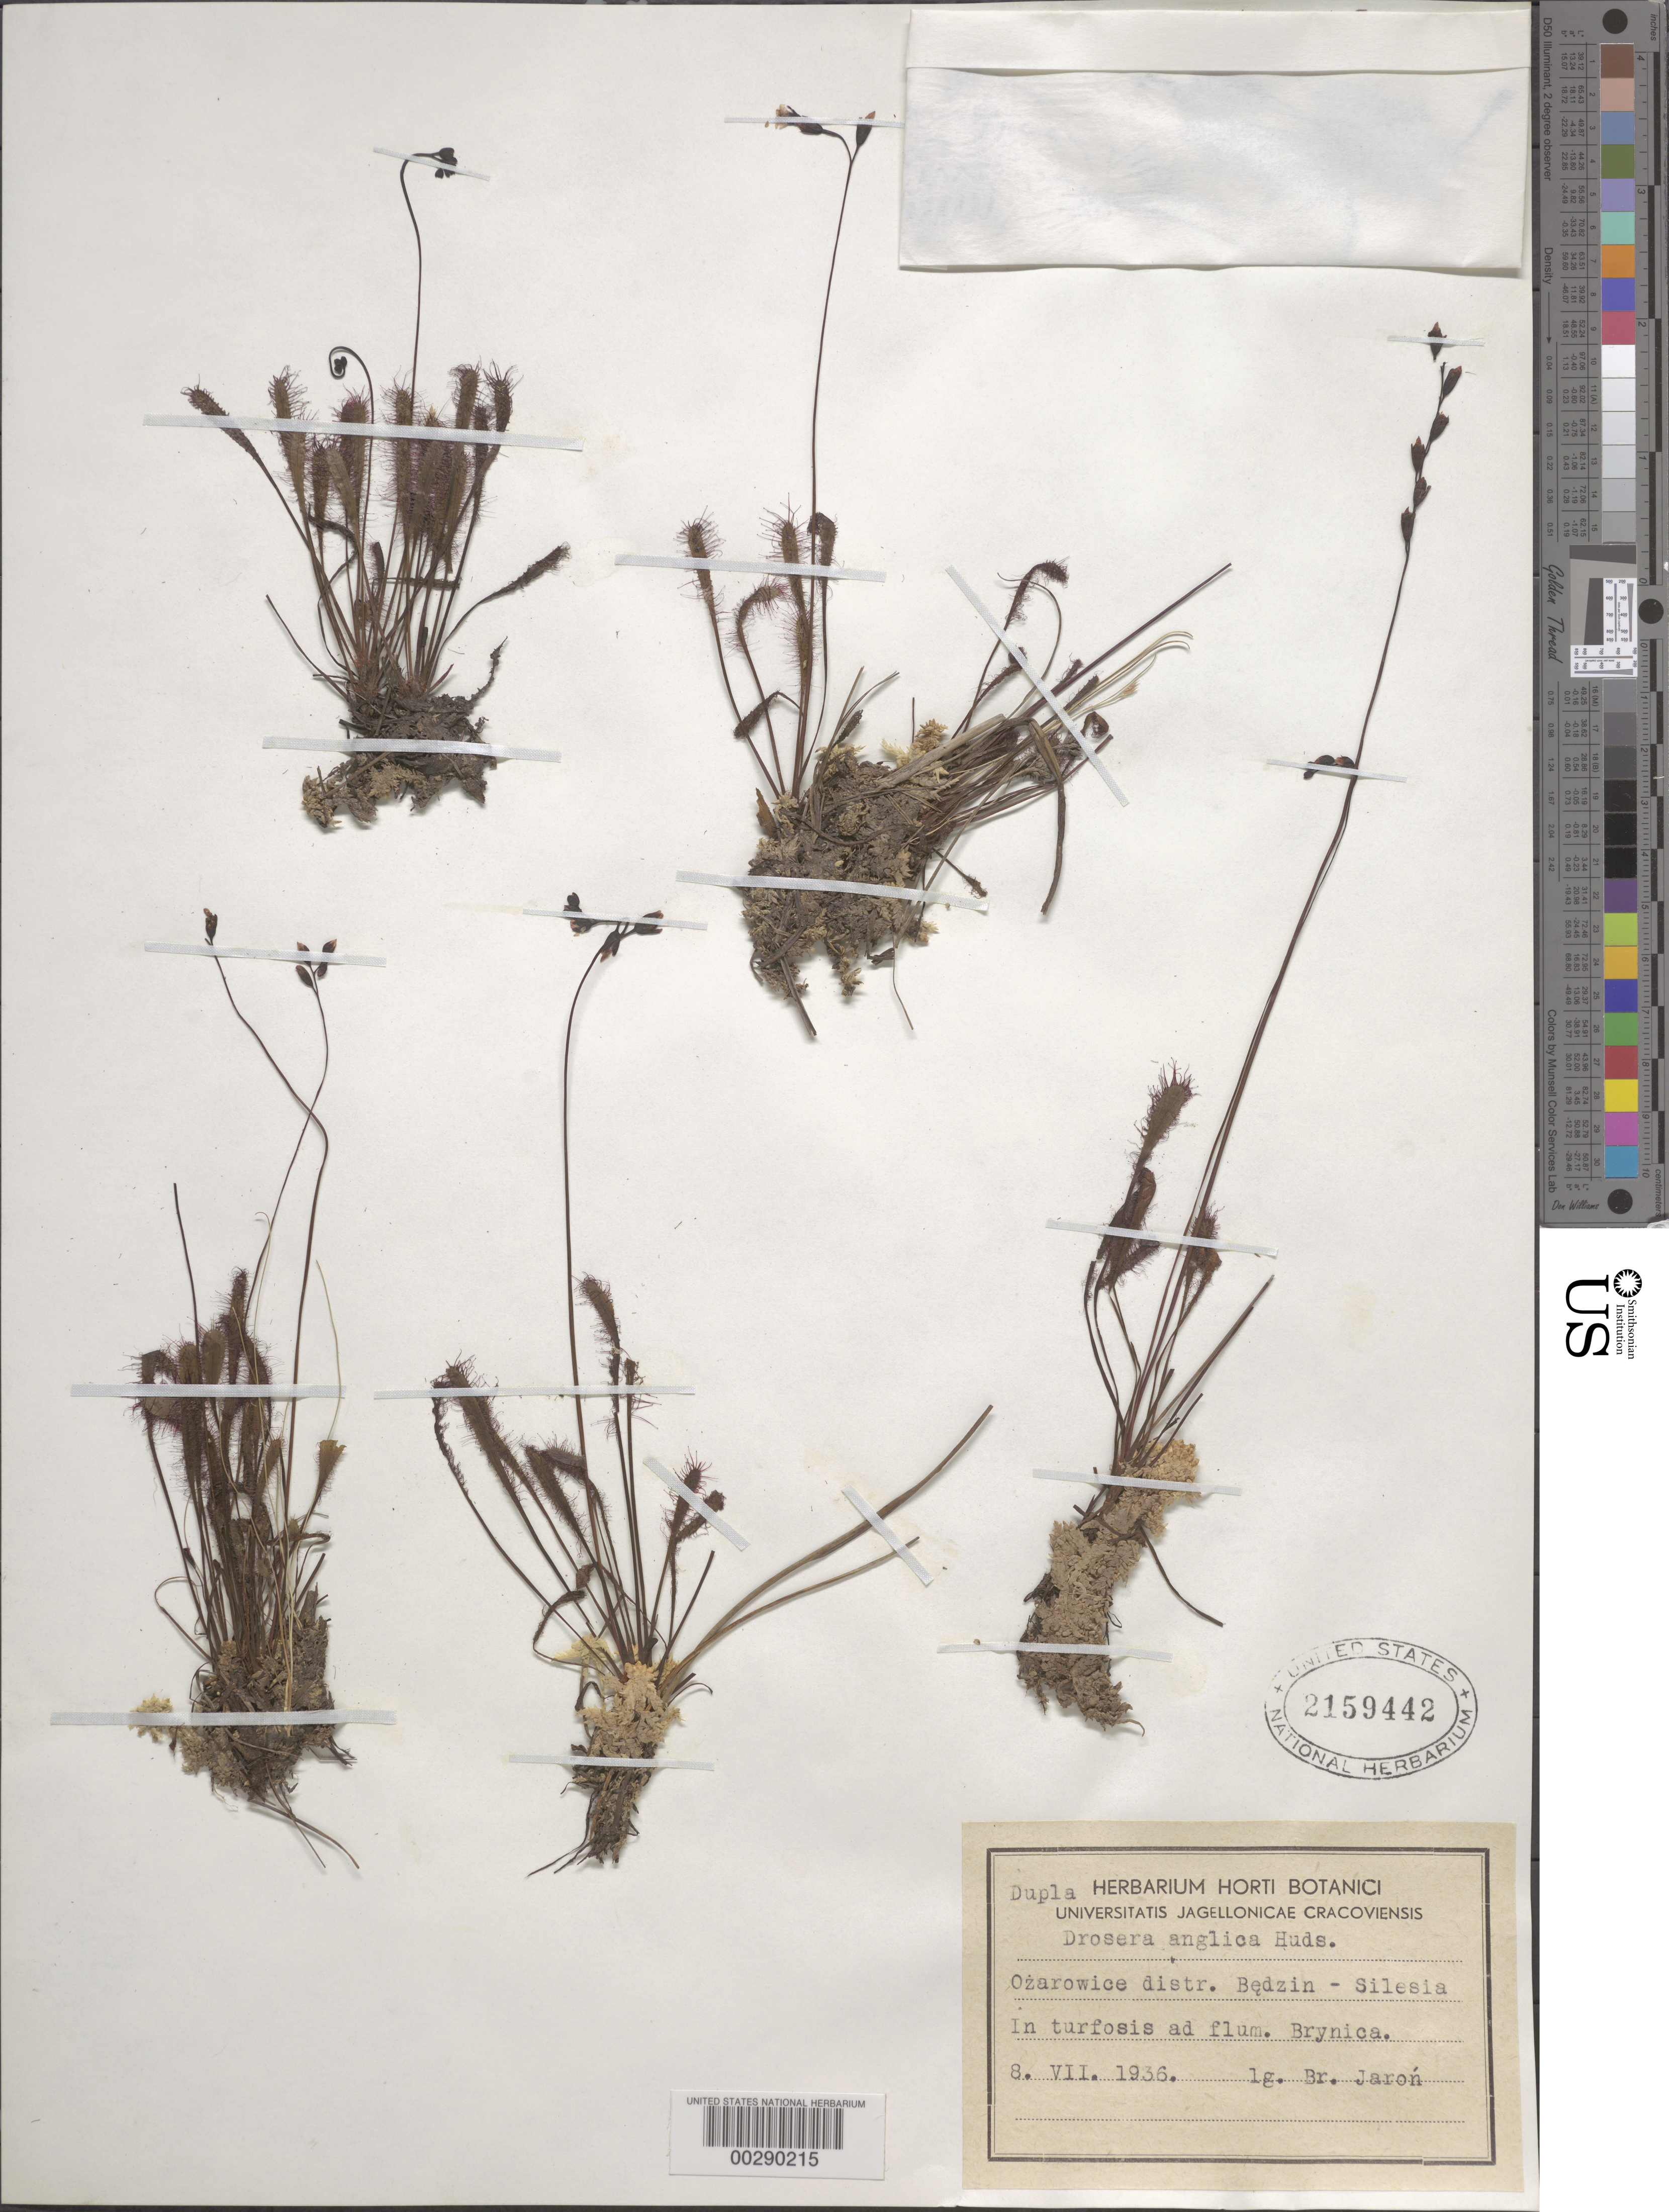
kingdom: Plantae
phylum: Tracheophyta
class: Magnoliopsida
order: Caryophyllales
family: Droseraceae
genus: Drosera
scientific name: Drosera anglica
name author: Huds.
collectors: B. Jaron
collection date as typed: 08 Jul 1936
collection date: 1936-07-08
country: Poland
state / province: Slaskie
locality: Ozarowice distr., bedzin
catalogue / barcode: US 2159442